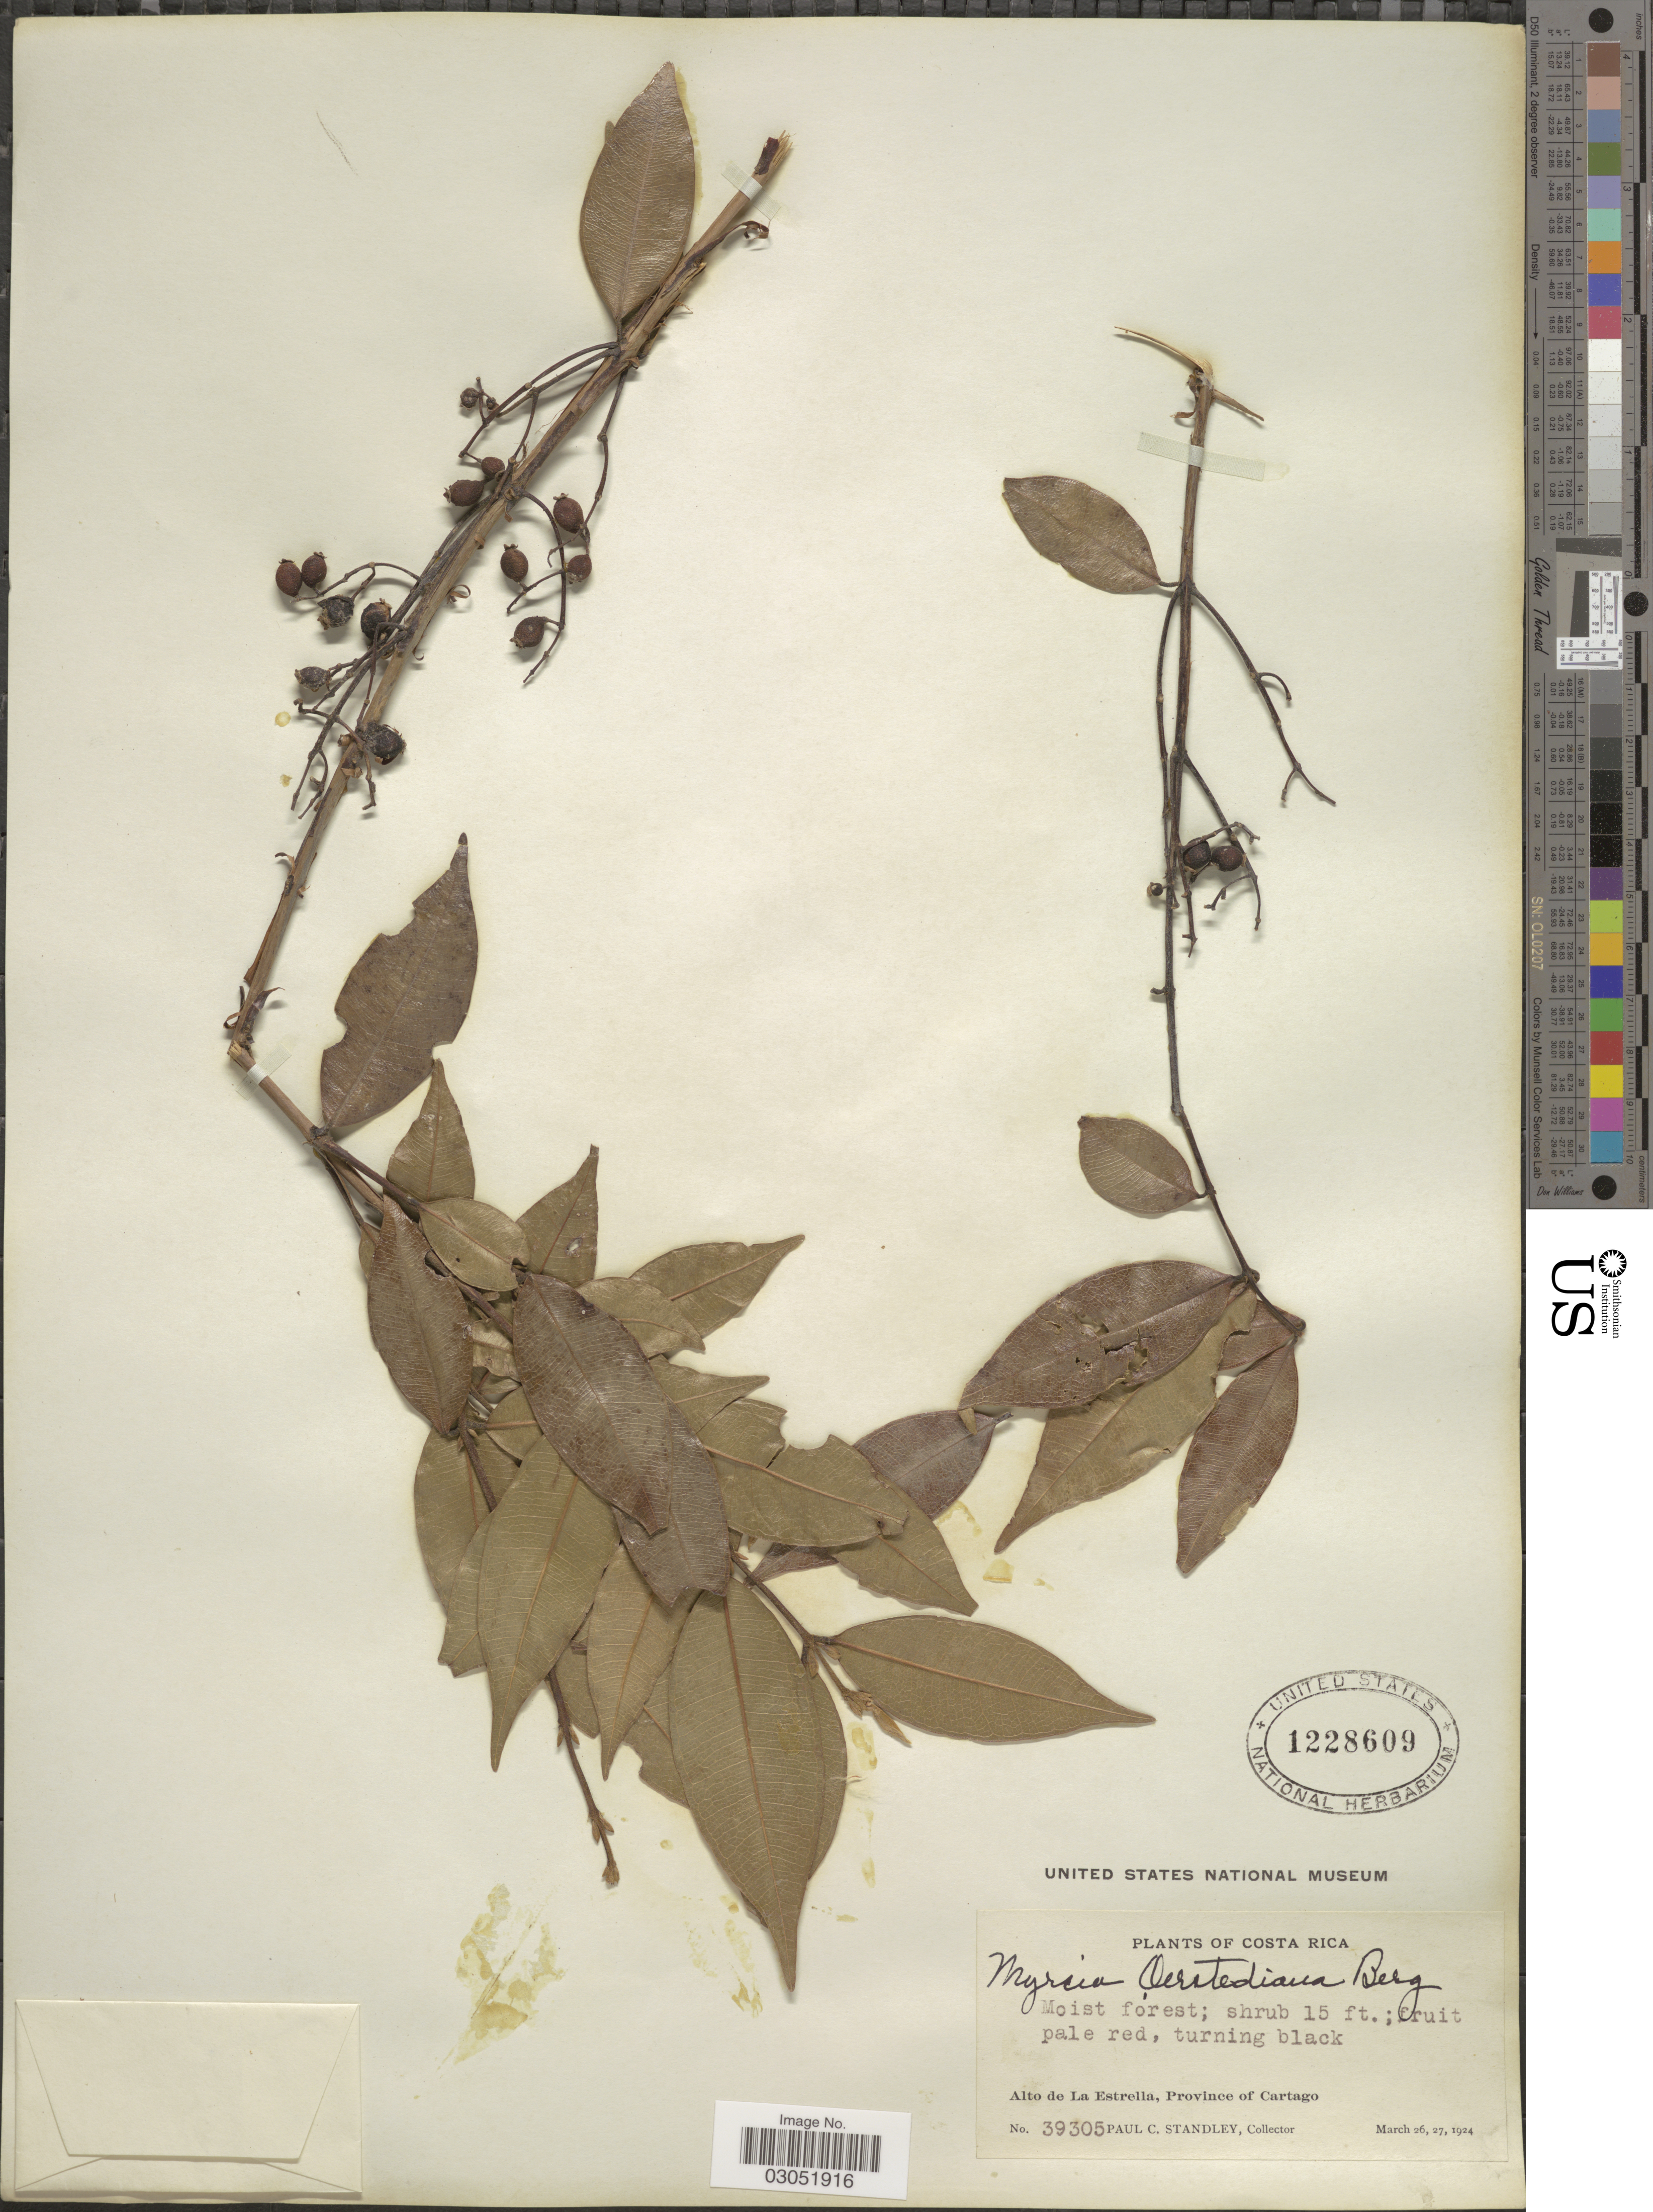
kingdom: Plantae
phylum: Tracheophyta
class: Magnoliopsida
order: Myrtales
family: Myrtaceae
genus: Myrcia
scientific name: Myrcia splendens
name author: (Sw.) DC.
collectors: P. C. Standley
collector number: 39305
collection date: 1924-03-26/1924-03-27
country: Costa Rica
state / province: Cartago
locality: Alto de La Estrella.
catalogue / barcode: US 1228609